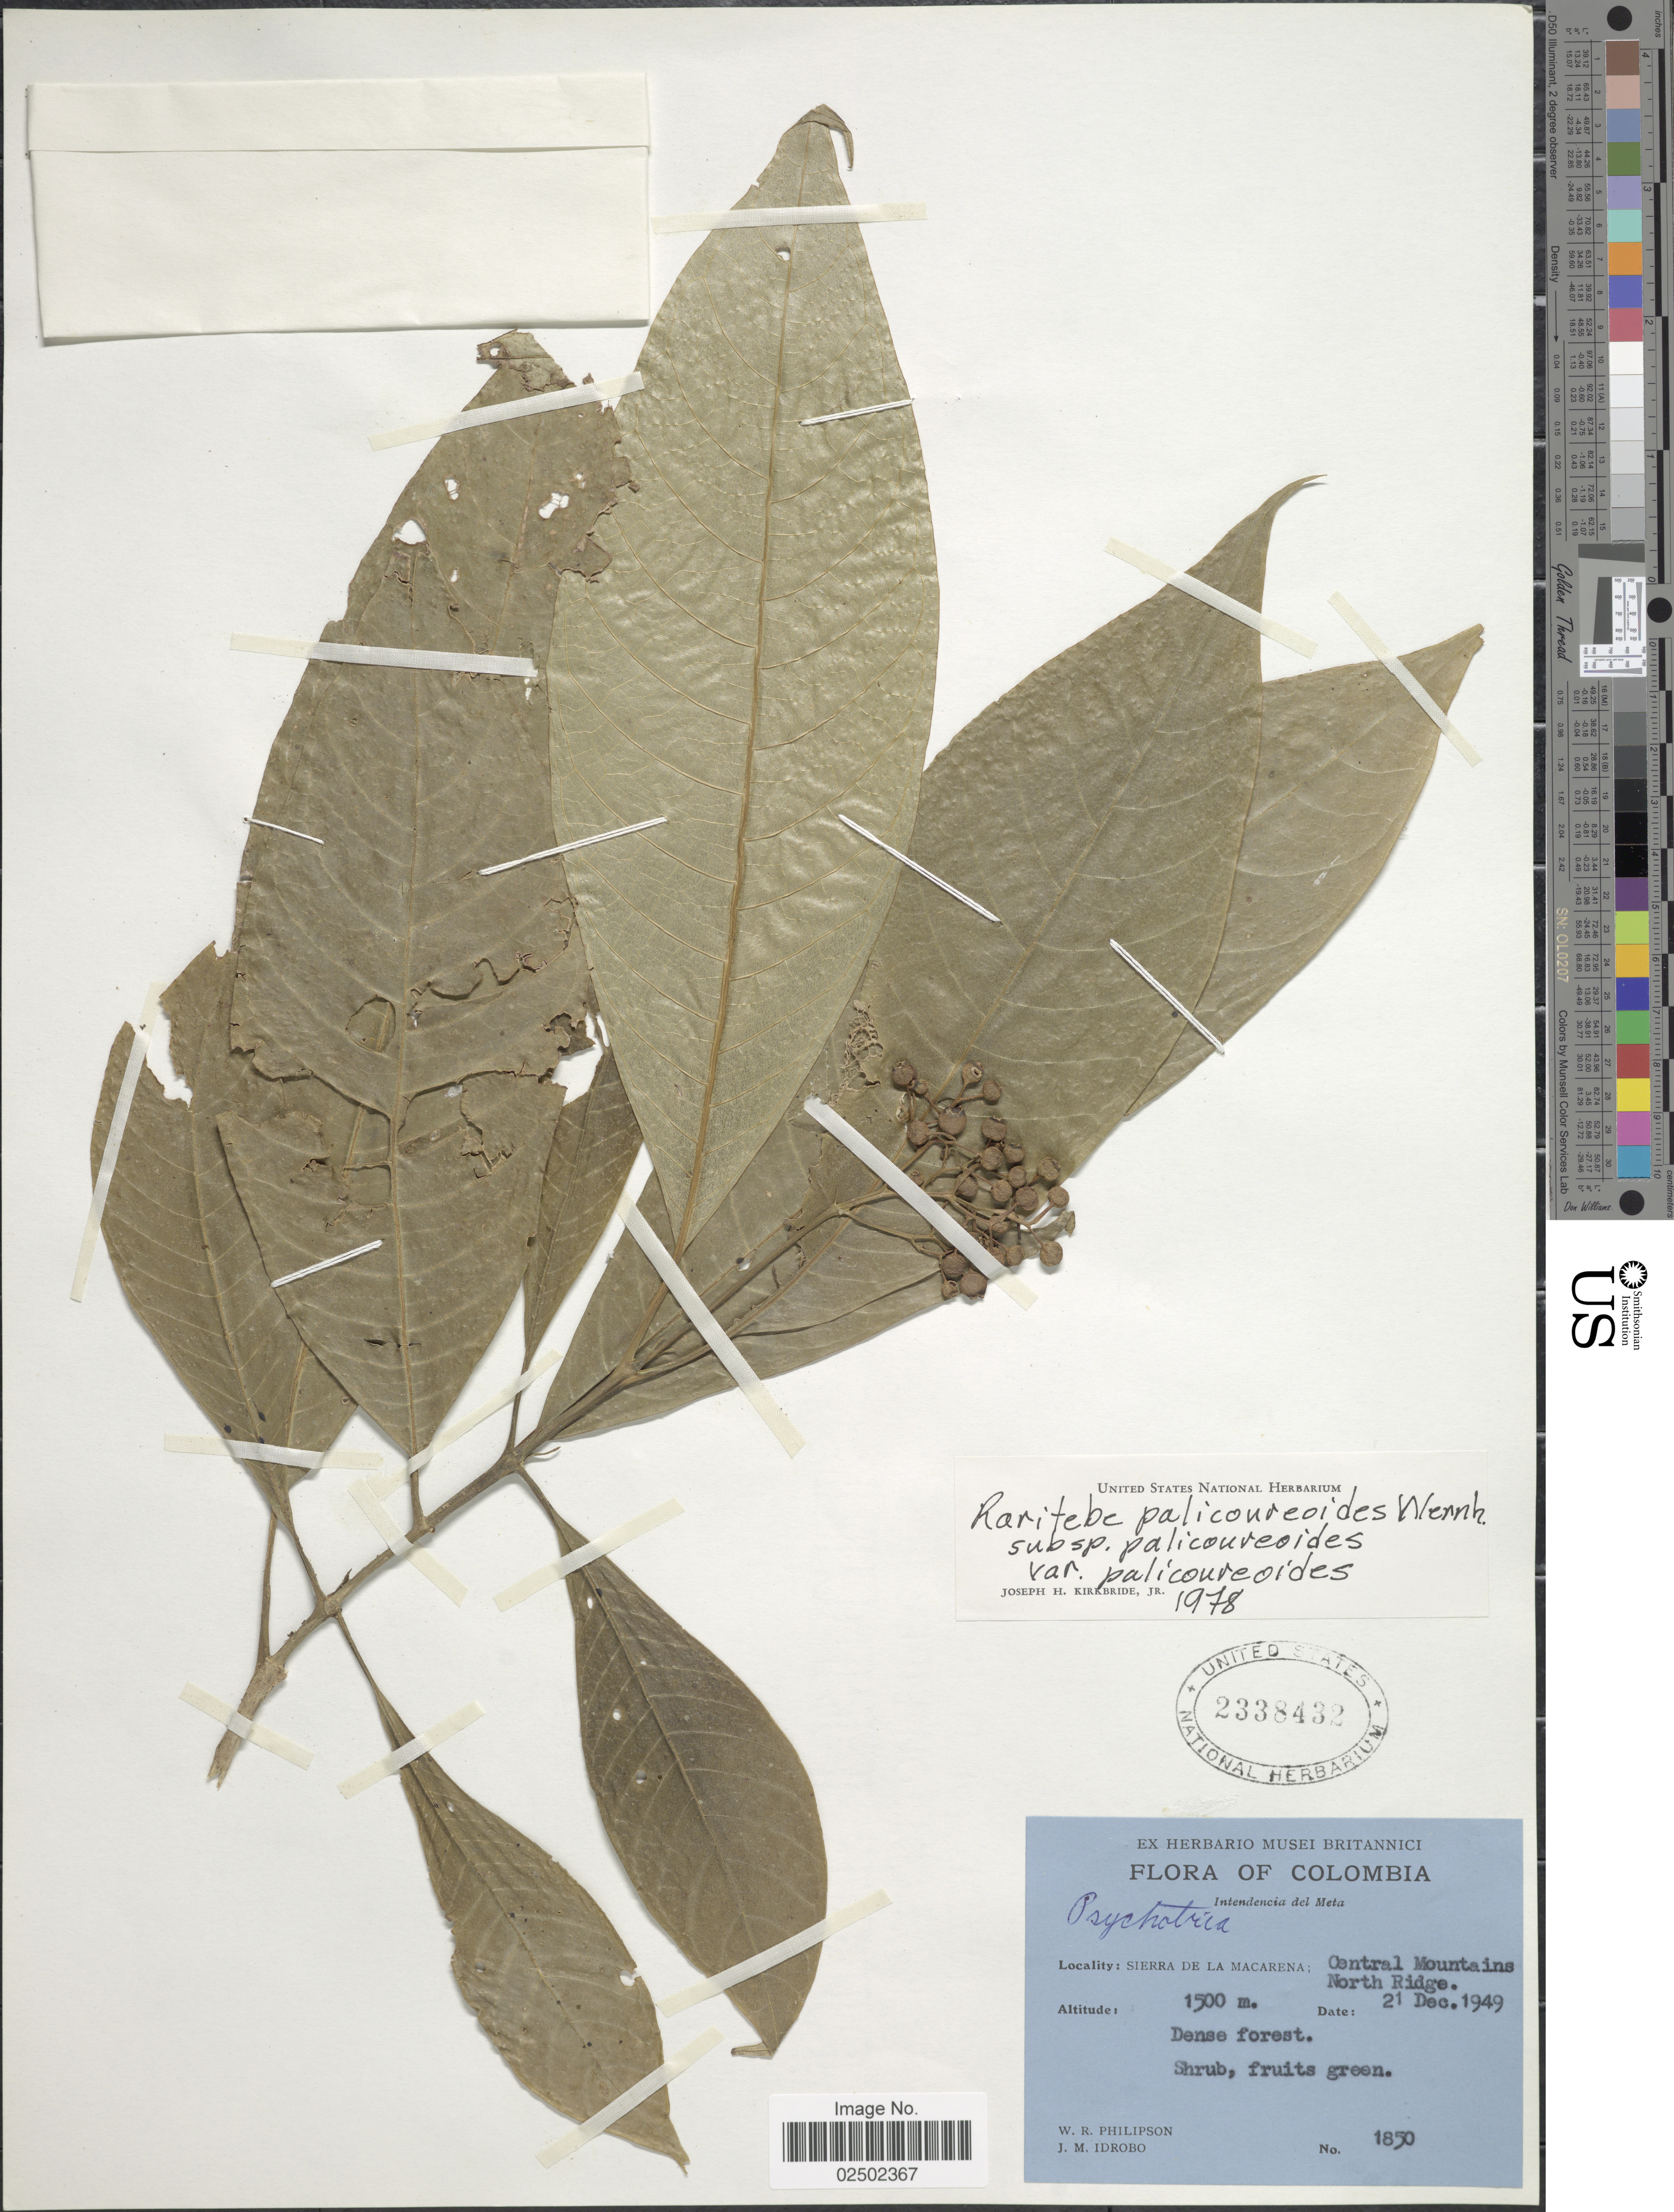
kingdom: Plantae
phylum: Tracheophyta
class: Magnoliopsida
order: Gentianales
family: Rubiaceae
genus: Raritebe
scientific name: Raritebe palicoureoides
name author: Wernham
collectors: W. R. Philipson & J. M. Idrobo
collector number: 1850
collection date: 1949-12-21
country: Colombia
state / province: Meta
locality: Sierra De La Macarena: Central Mountains North Ridge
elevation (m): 1500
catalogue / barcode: US 2338432